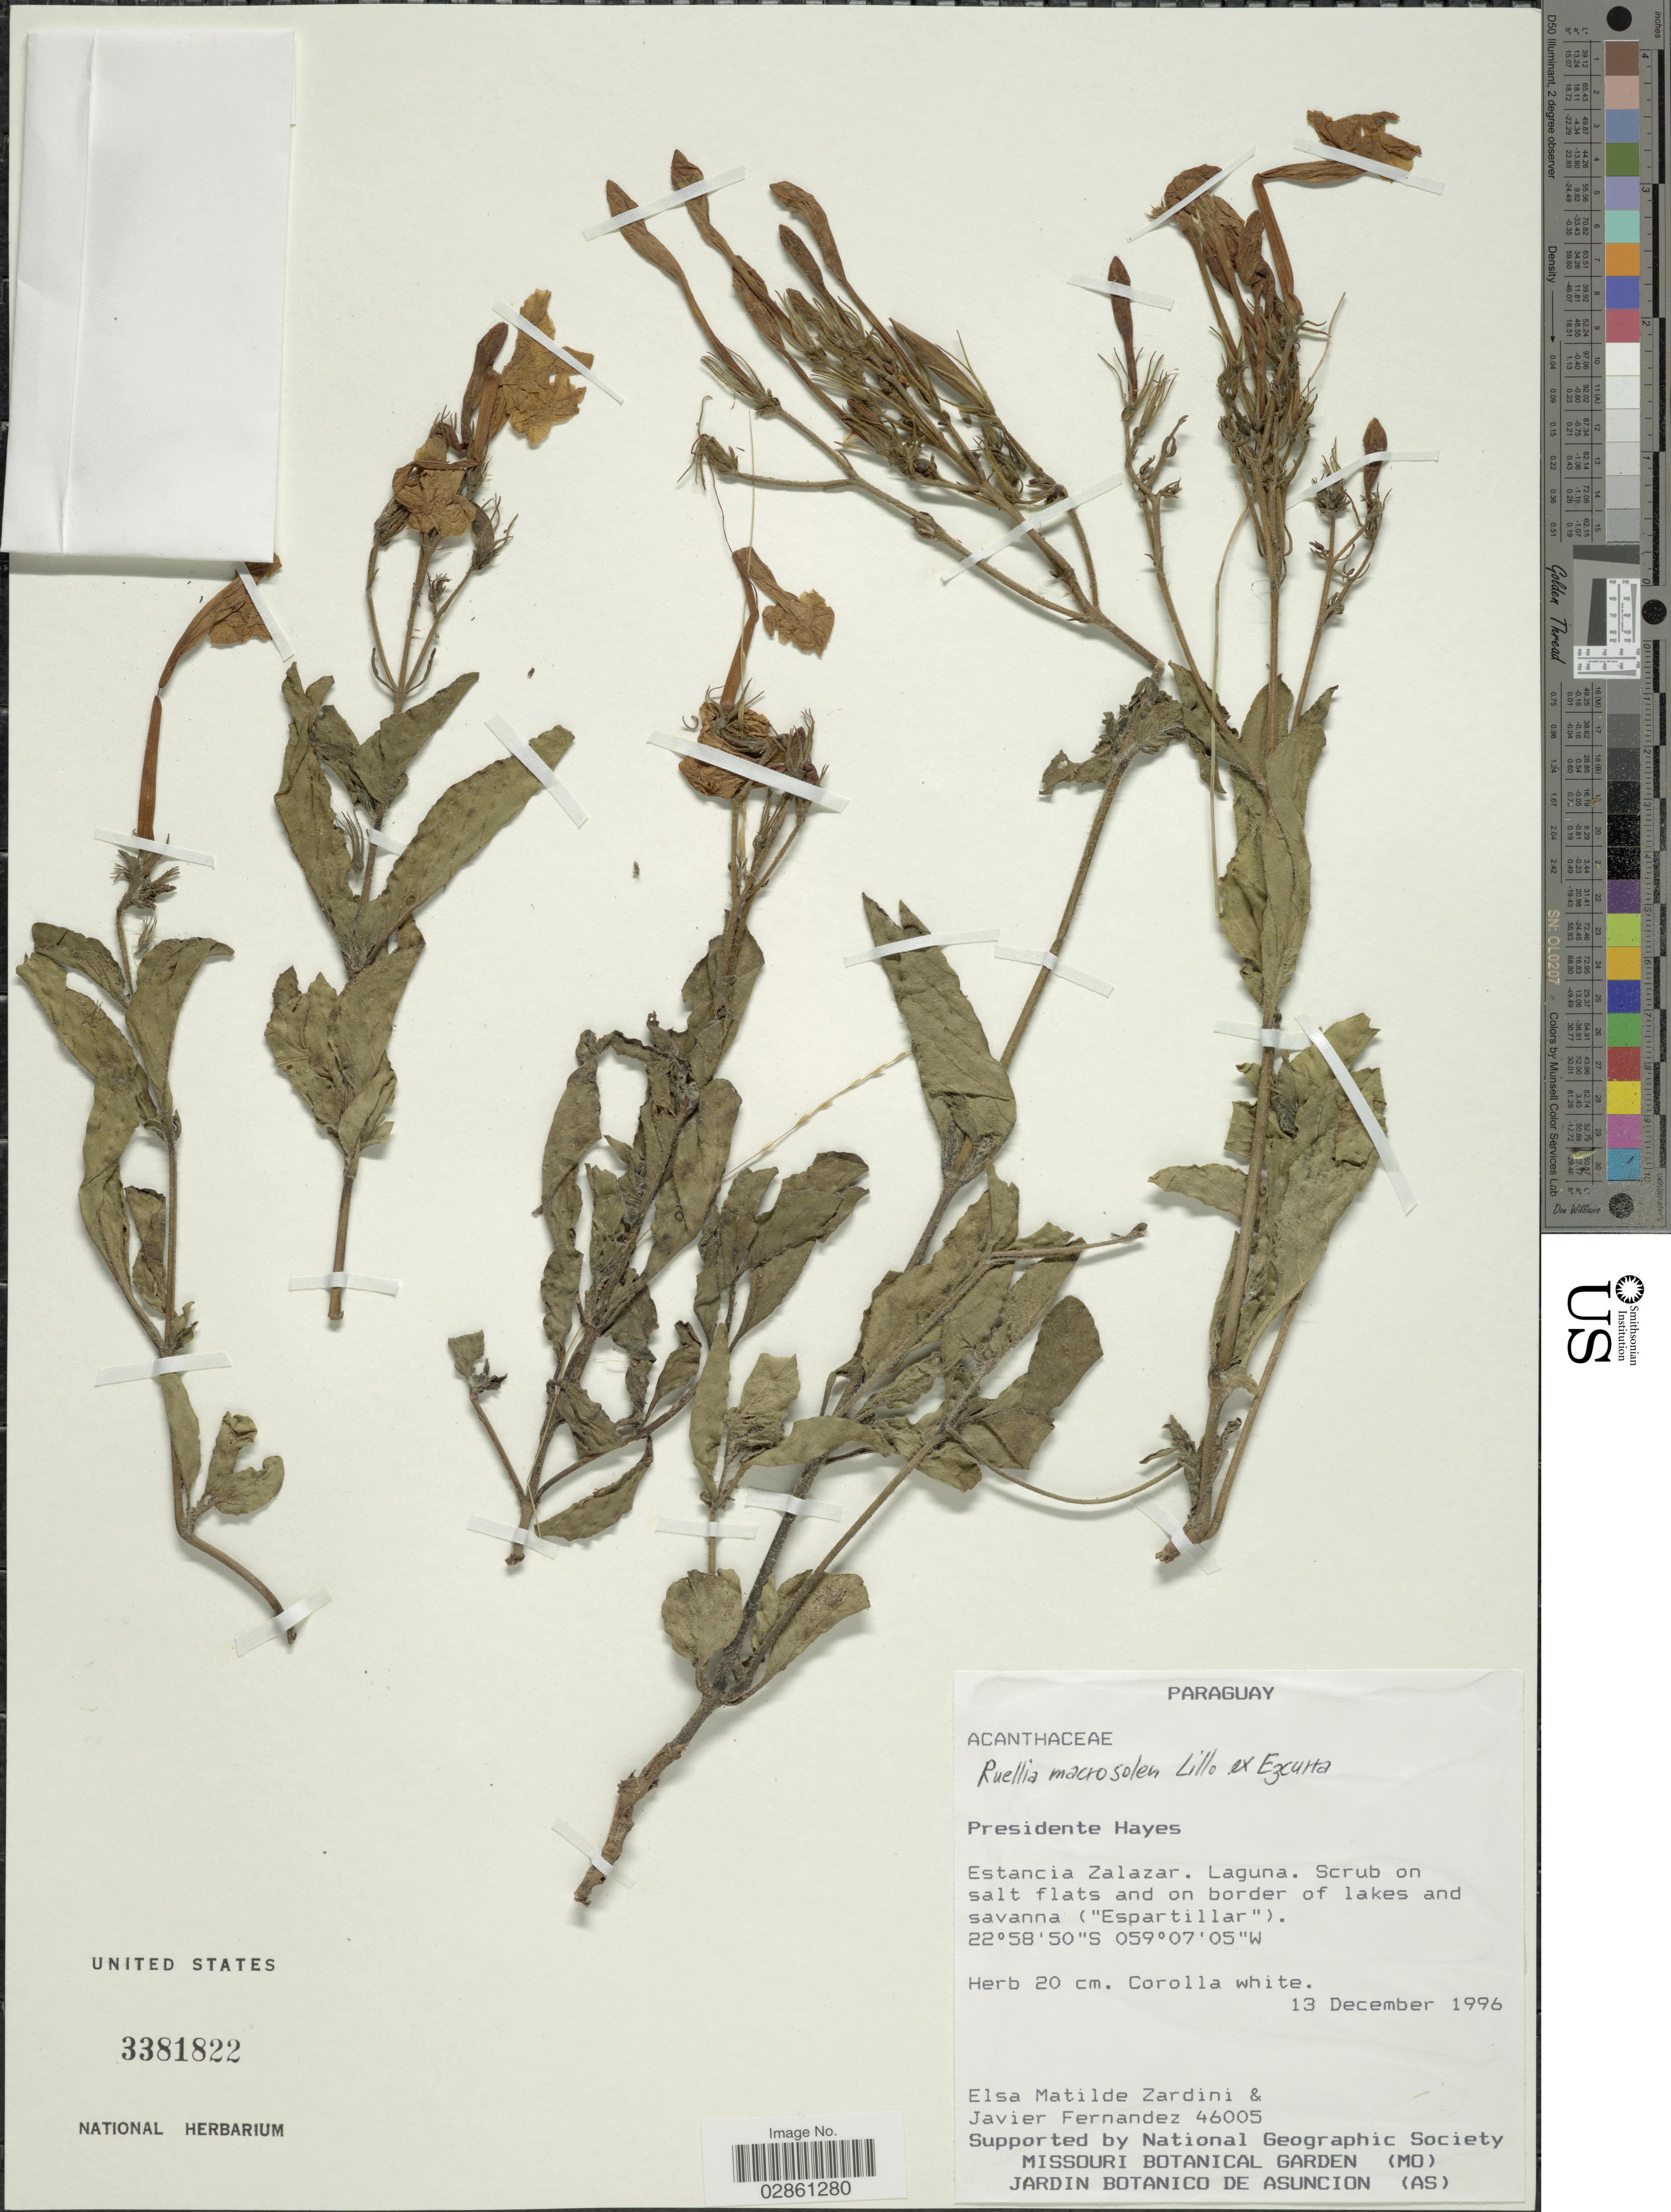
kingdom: Plantae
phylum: Tracheophyta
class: Magnoliopsida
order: Lamiales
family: Acanthaceae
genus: Ruellia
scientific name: Ruellia macrosolen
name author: Lillo ex C. Ezcurra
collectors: E. M. Zardini & J. Fernández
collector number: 46005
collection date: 1996-12-13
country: Paraguay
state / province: Presidente Hayes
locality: Estancia Zalazar. Laguna. Scrub on salt flats and on border of lakes and savanna ("Espartillar").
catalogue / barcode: US 3381822